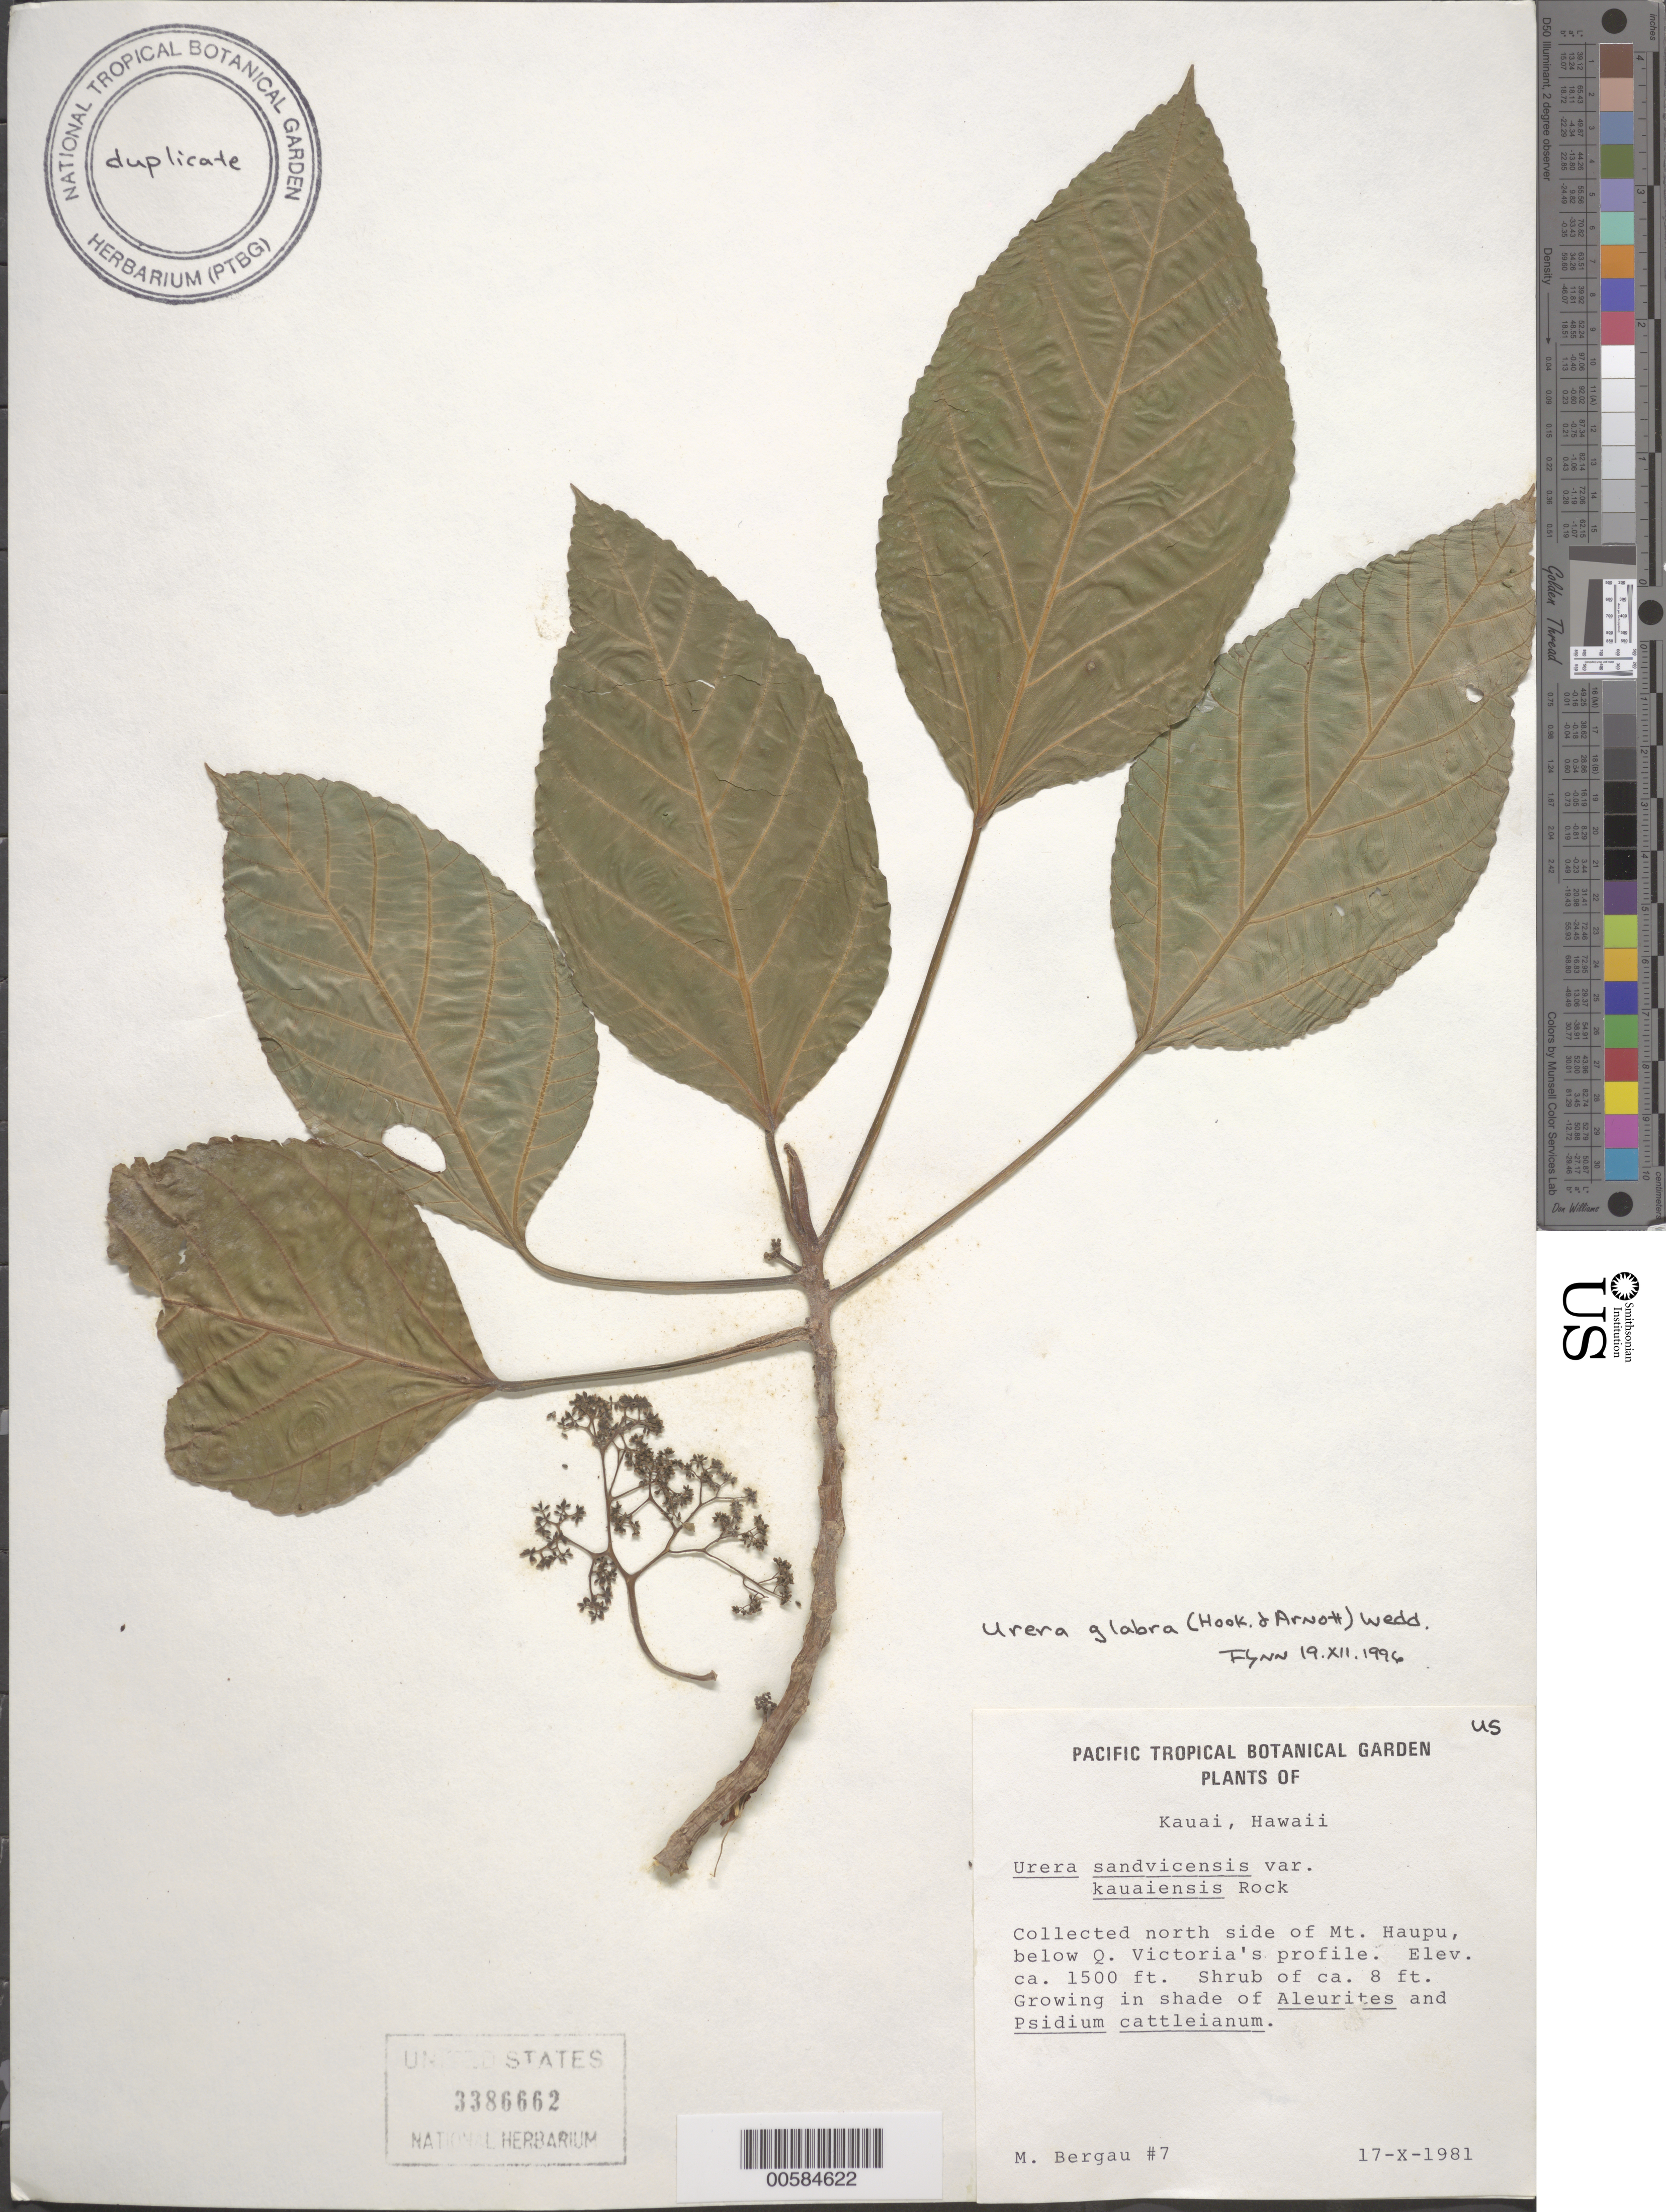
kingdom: Plantae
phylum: Tracheophyta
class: Magnoliopsida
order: Rosales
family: Urticaceae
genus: Touchardia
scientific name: Touchardia oahuensis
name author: T. Wells & A. K. Monro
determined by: Wagner, W. L., (BOT), Smithsonian Institution - National Museum of Natural History (UNITED STATES)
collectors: M. Bergau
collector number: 7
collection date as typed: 17 Oct 1981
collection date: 1981-10-17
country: United States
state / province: Hawaii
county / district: Kauai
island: Kaua'i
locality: N side of Mt Haupu, below Q Victoria's profile.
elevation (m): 457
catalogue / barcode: US 3386662